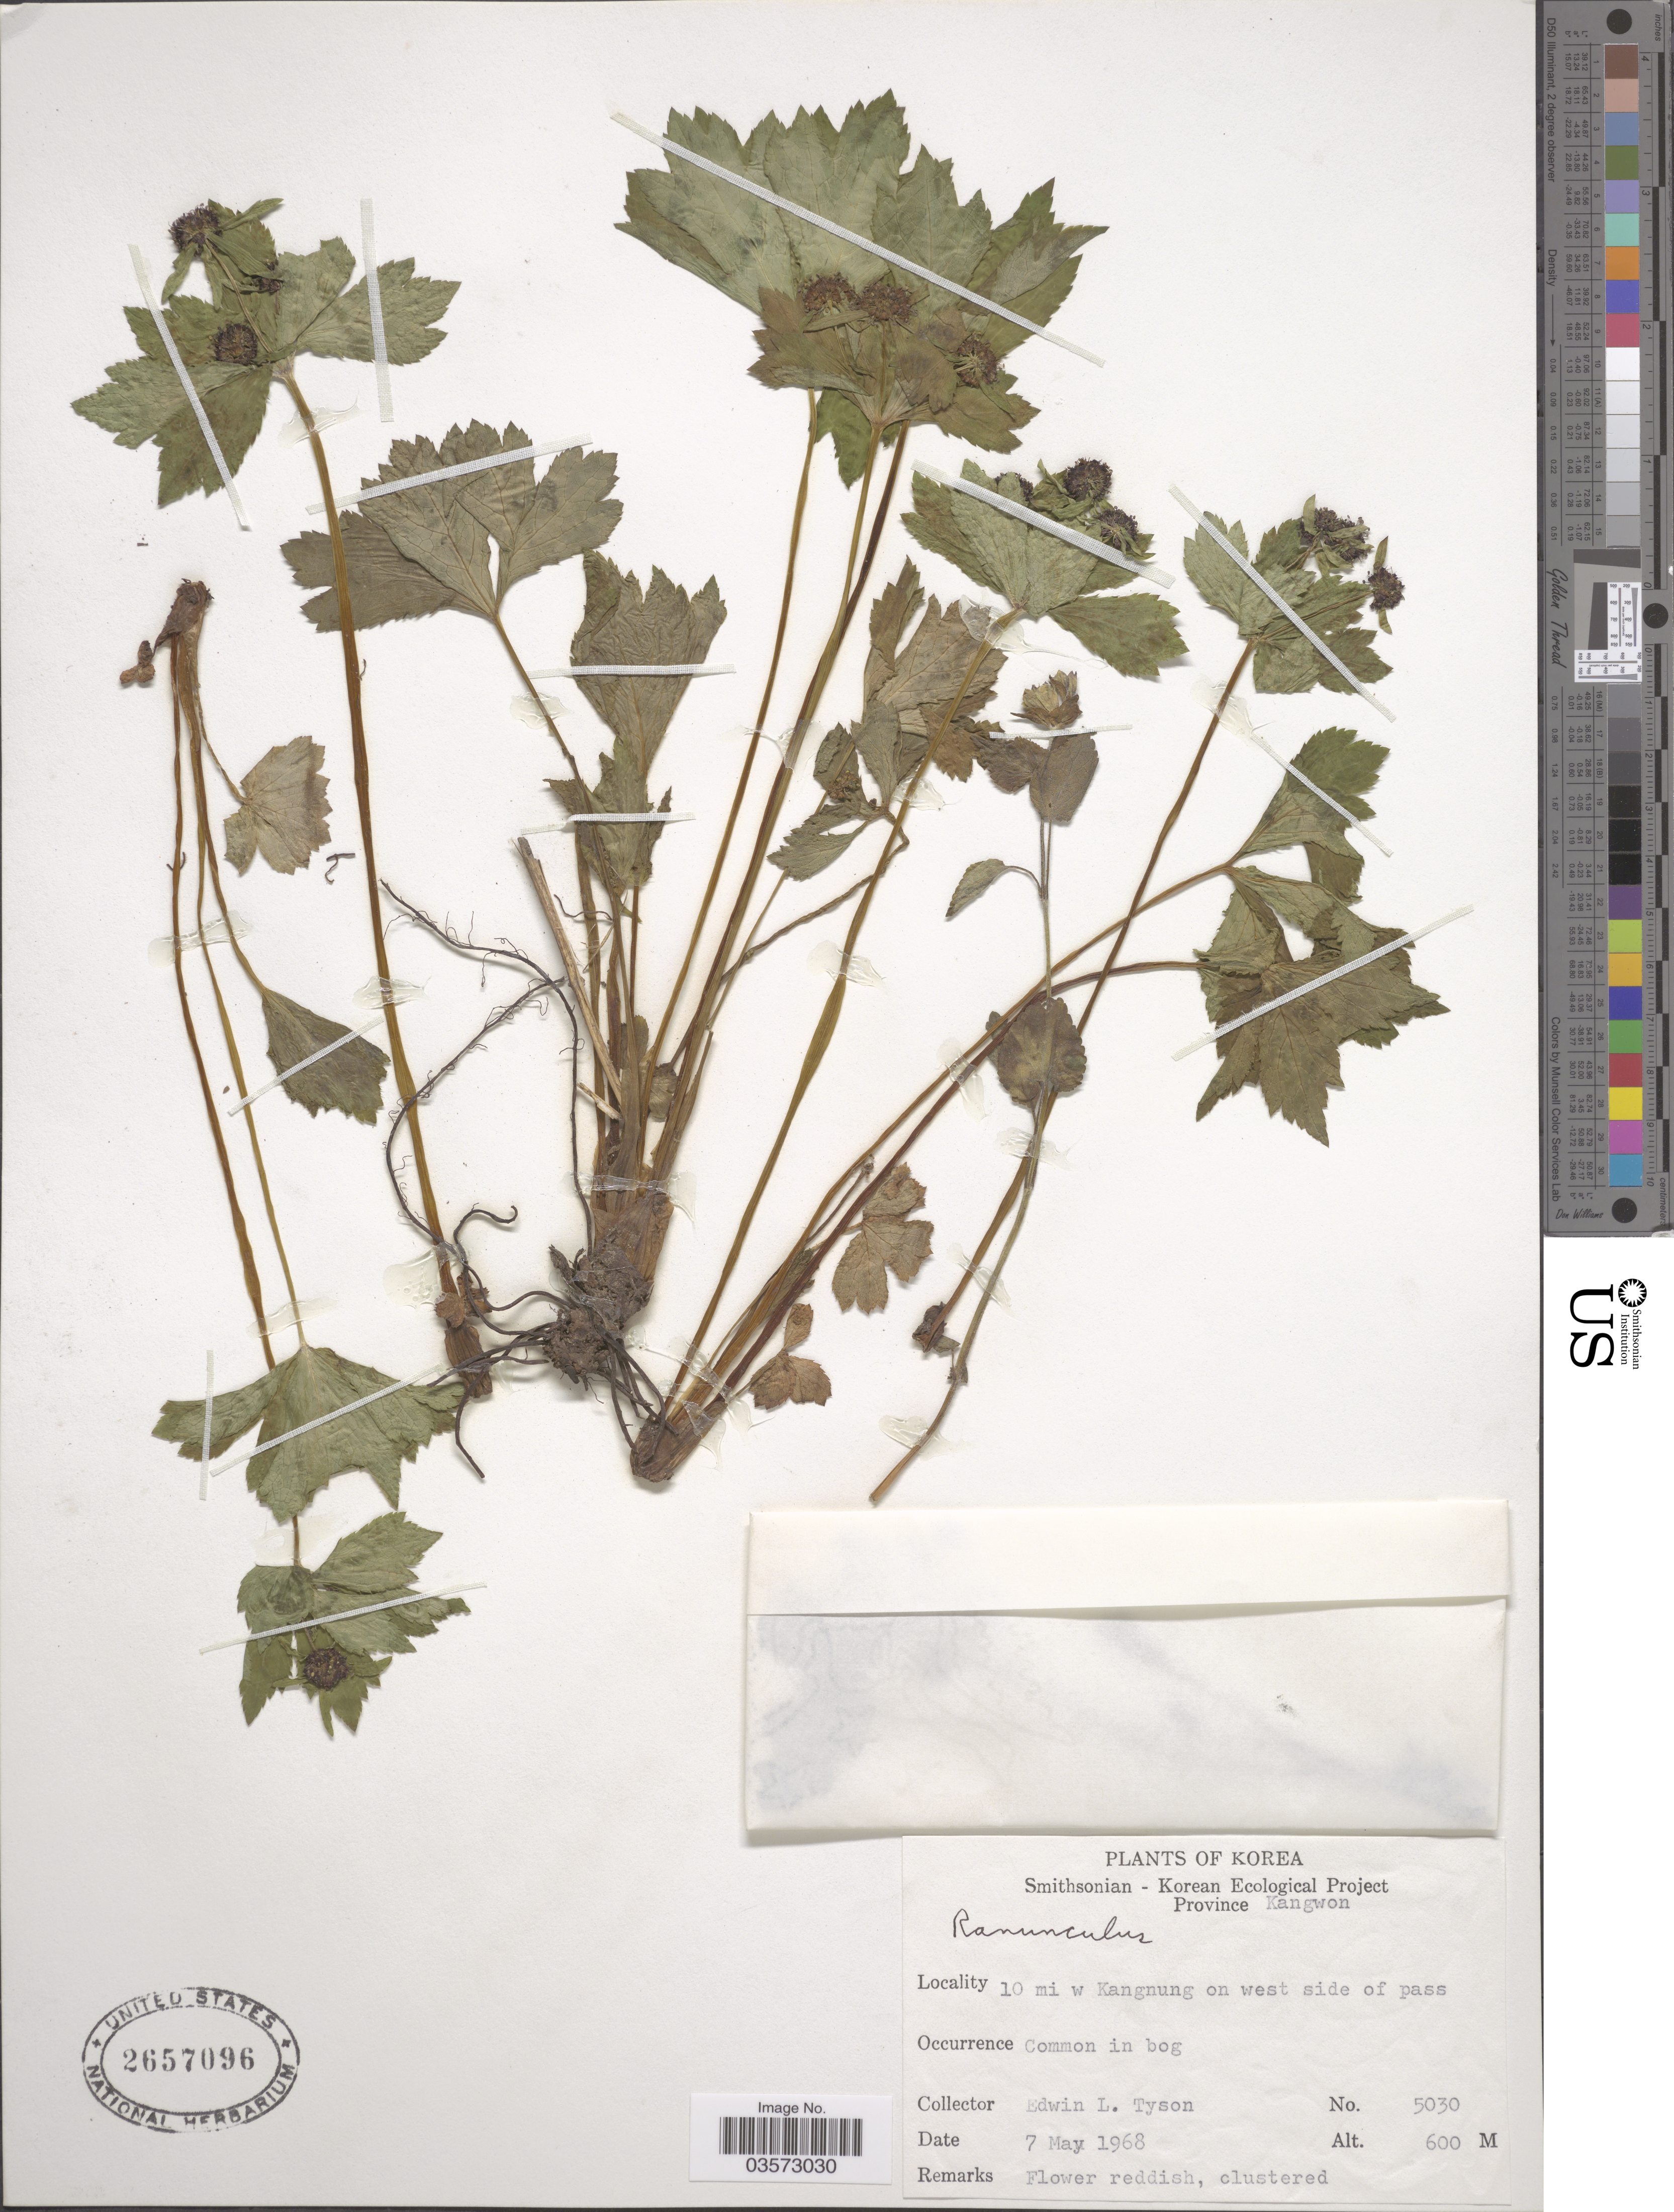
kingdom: Plantae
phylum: Tracheophyta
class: Magnoliopsida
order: Ranunculales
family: Ranunculaceae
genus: Ranunculus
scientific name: Ranunculus sp.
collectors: E. L. Tyson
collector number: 5030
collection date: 1968-05-07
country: North Korea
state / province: Kangwon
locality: Korea. 10 mi w Kangnung on west side of pass.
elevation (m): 600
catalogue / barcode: US 2657096